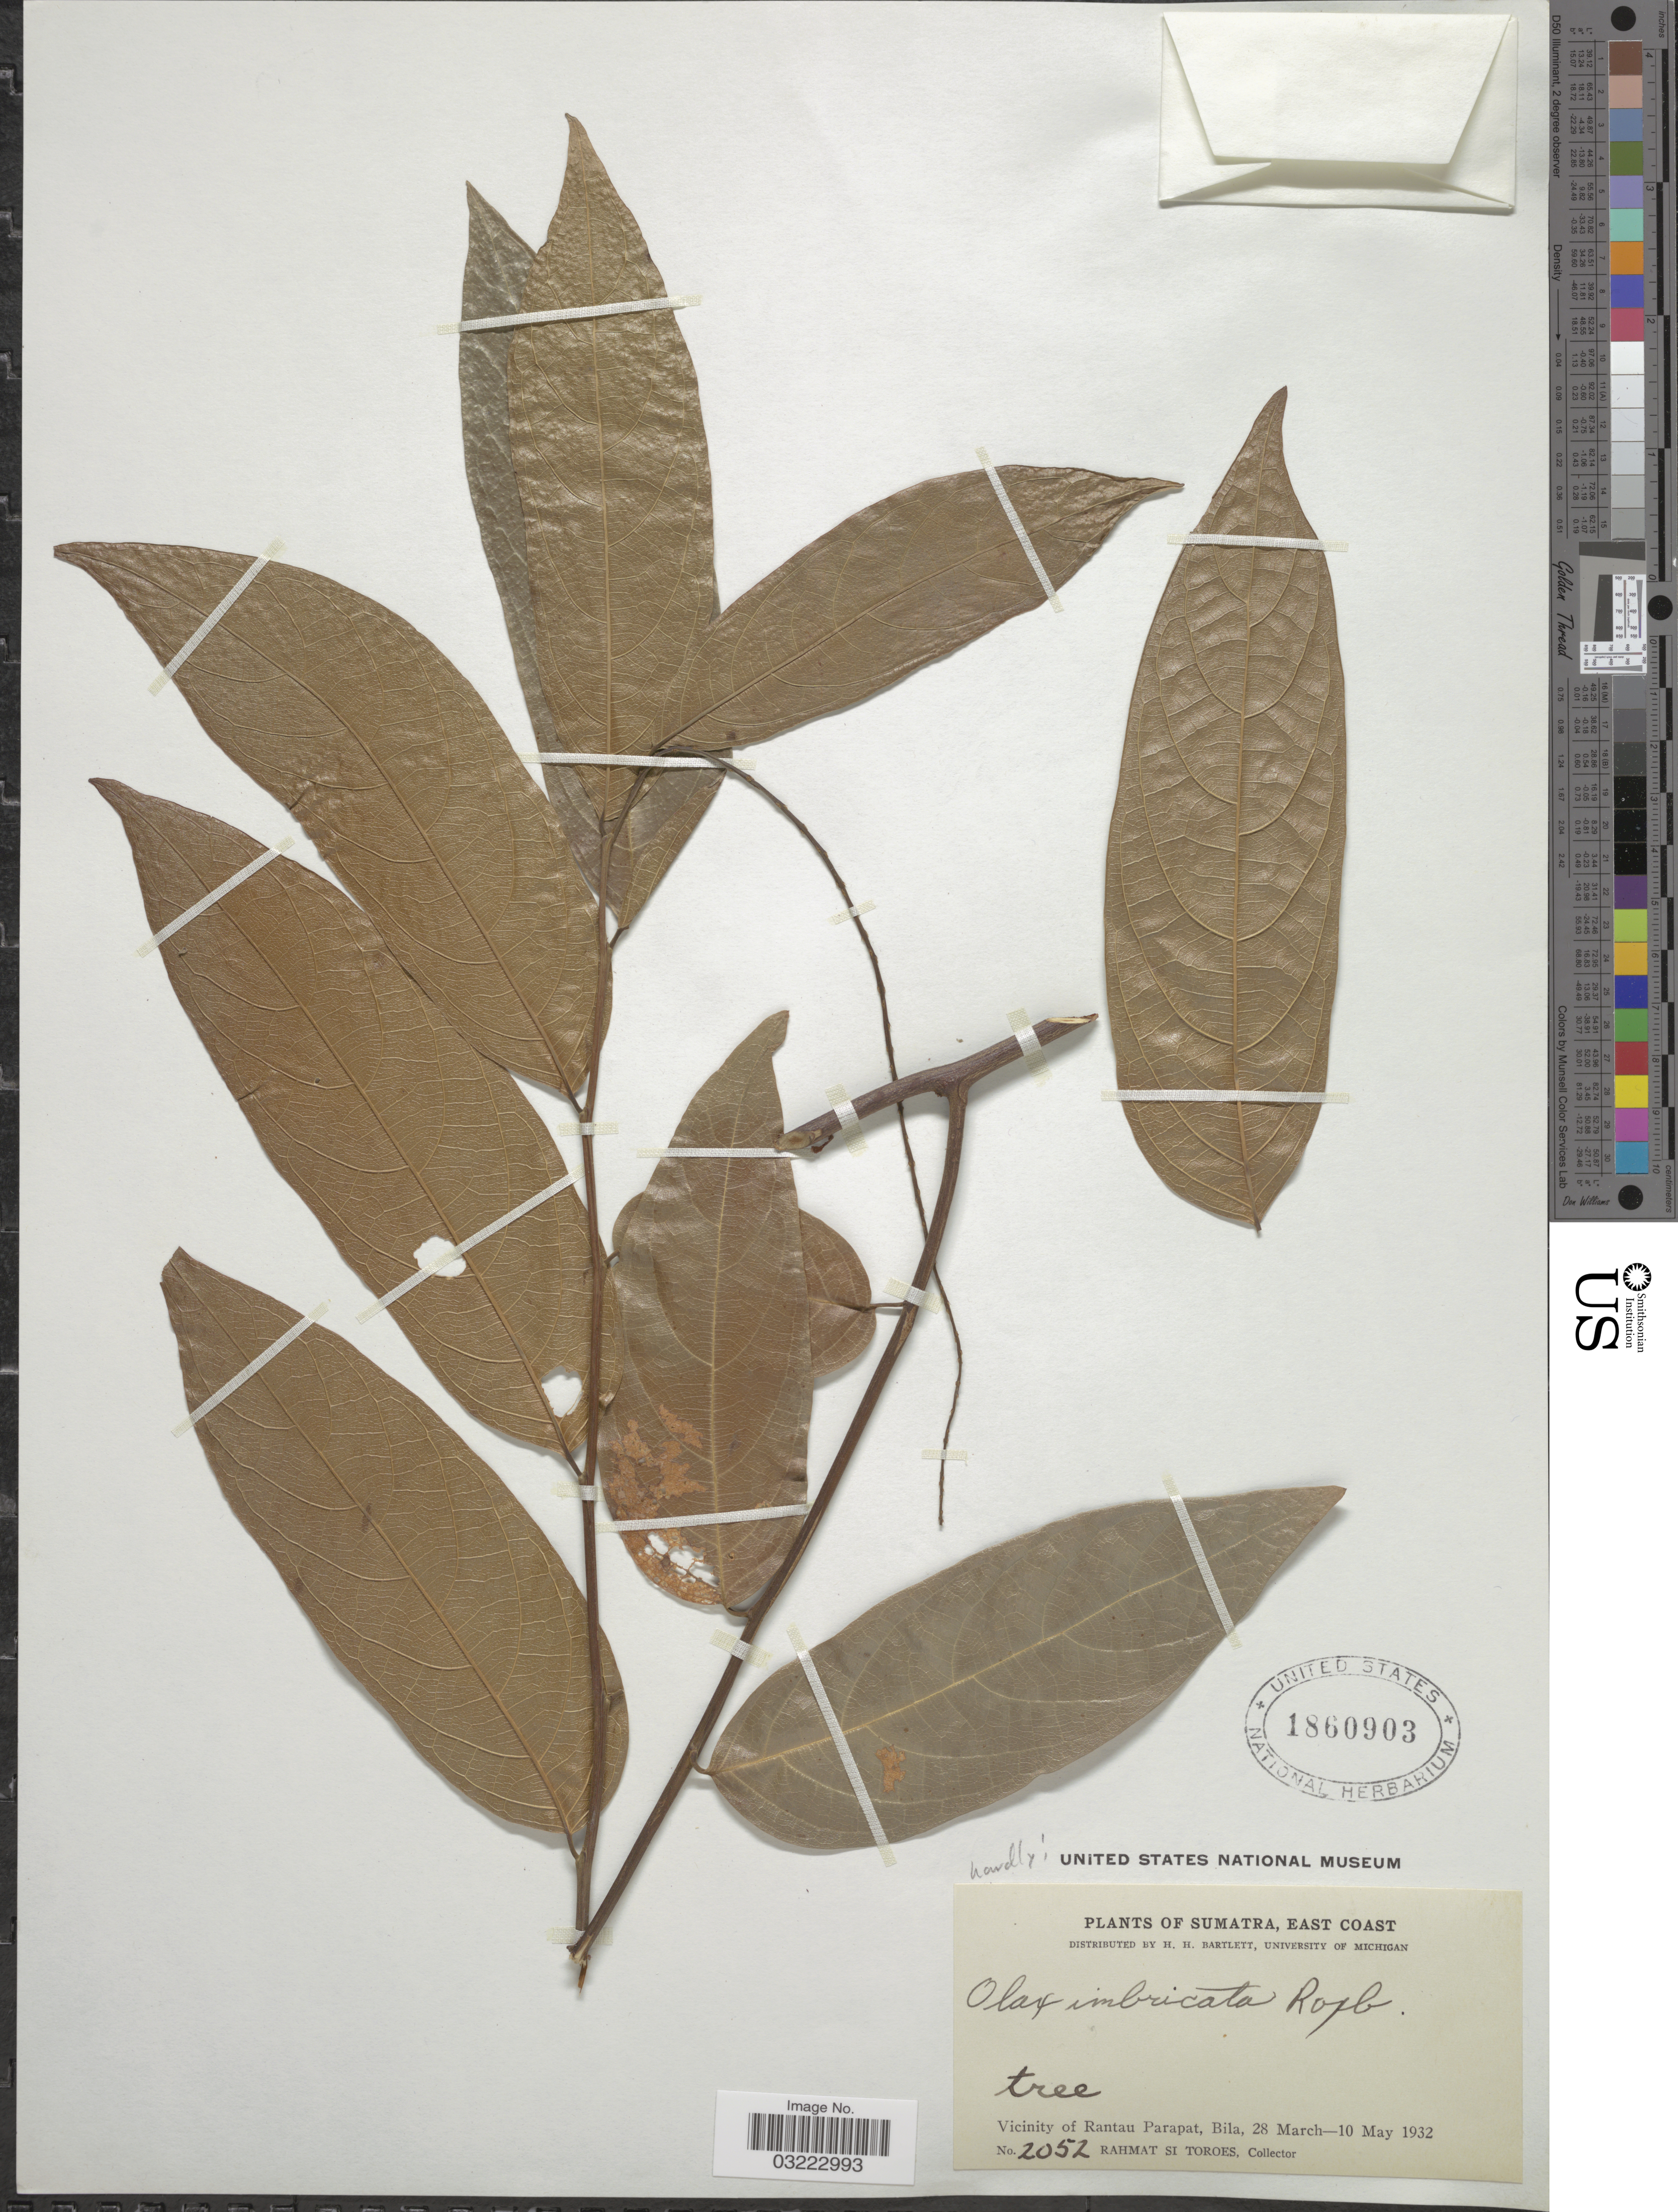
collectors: Rahmat Si Boeea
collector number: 2052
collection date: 1932-03-28/1932-05-10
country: Indonesia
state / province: Sumatra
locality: East Coast. Vicinity of Rantau Parapat, Bila.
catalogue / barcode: US 1860903